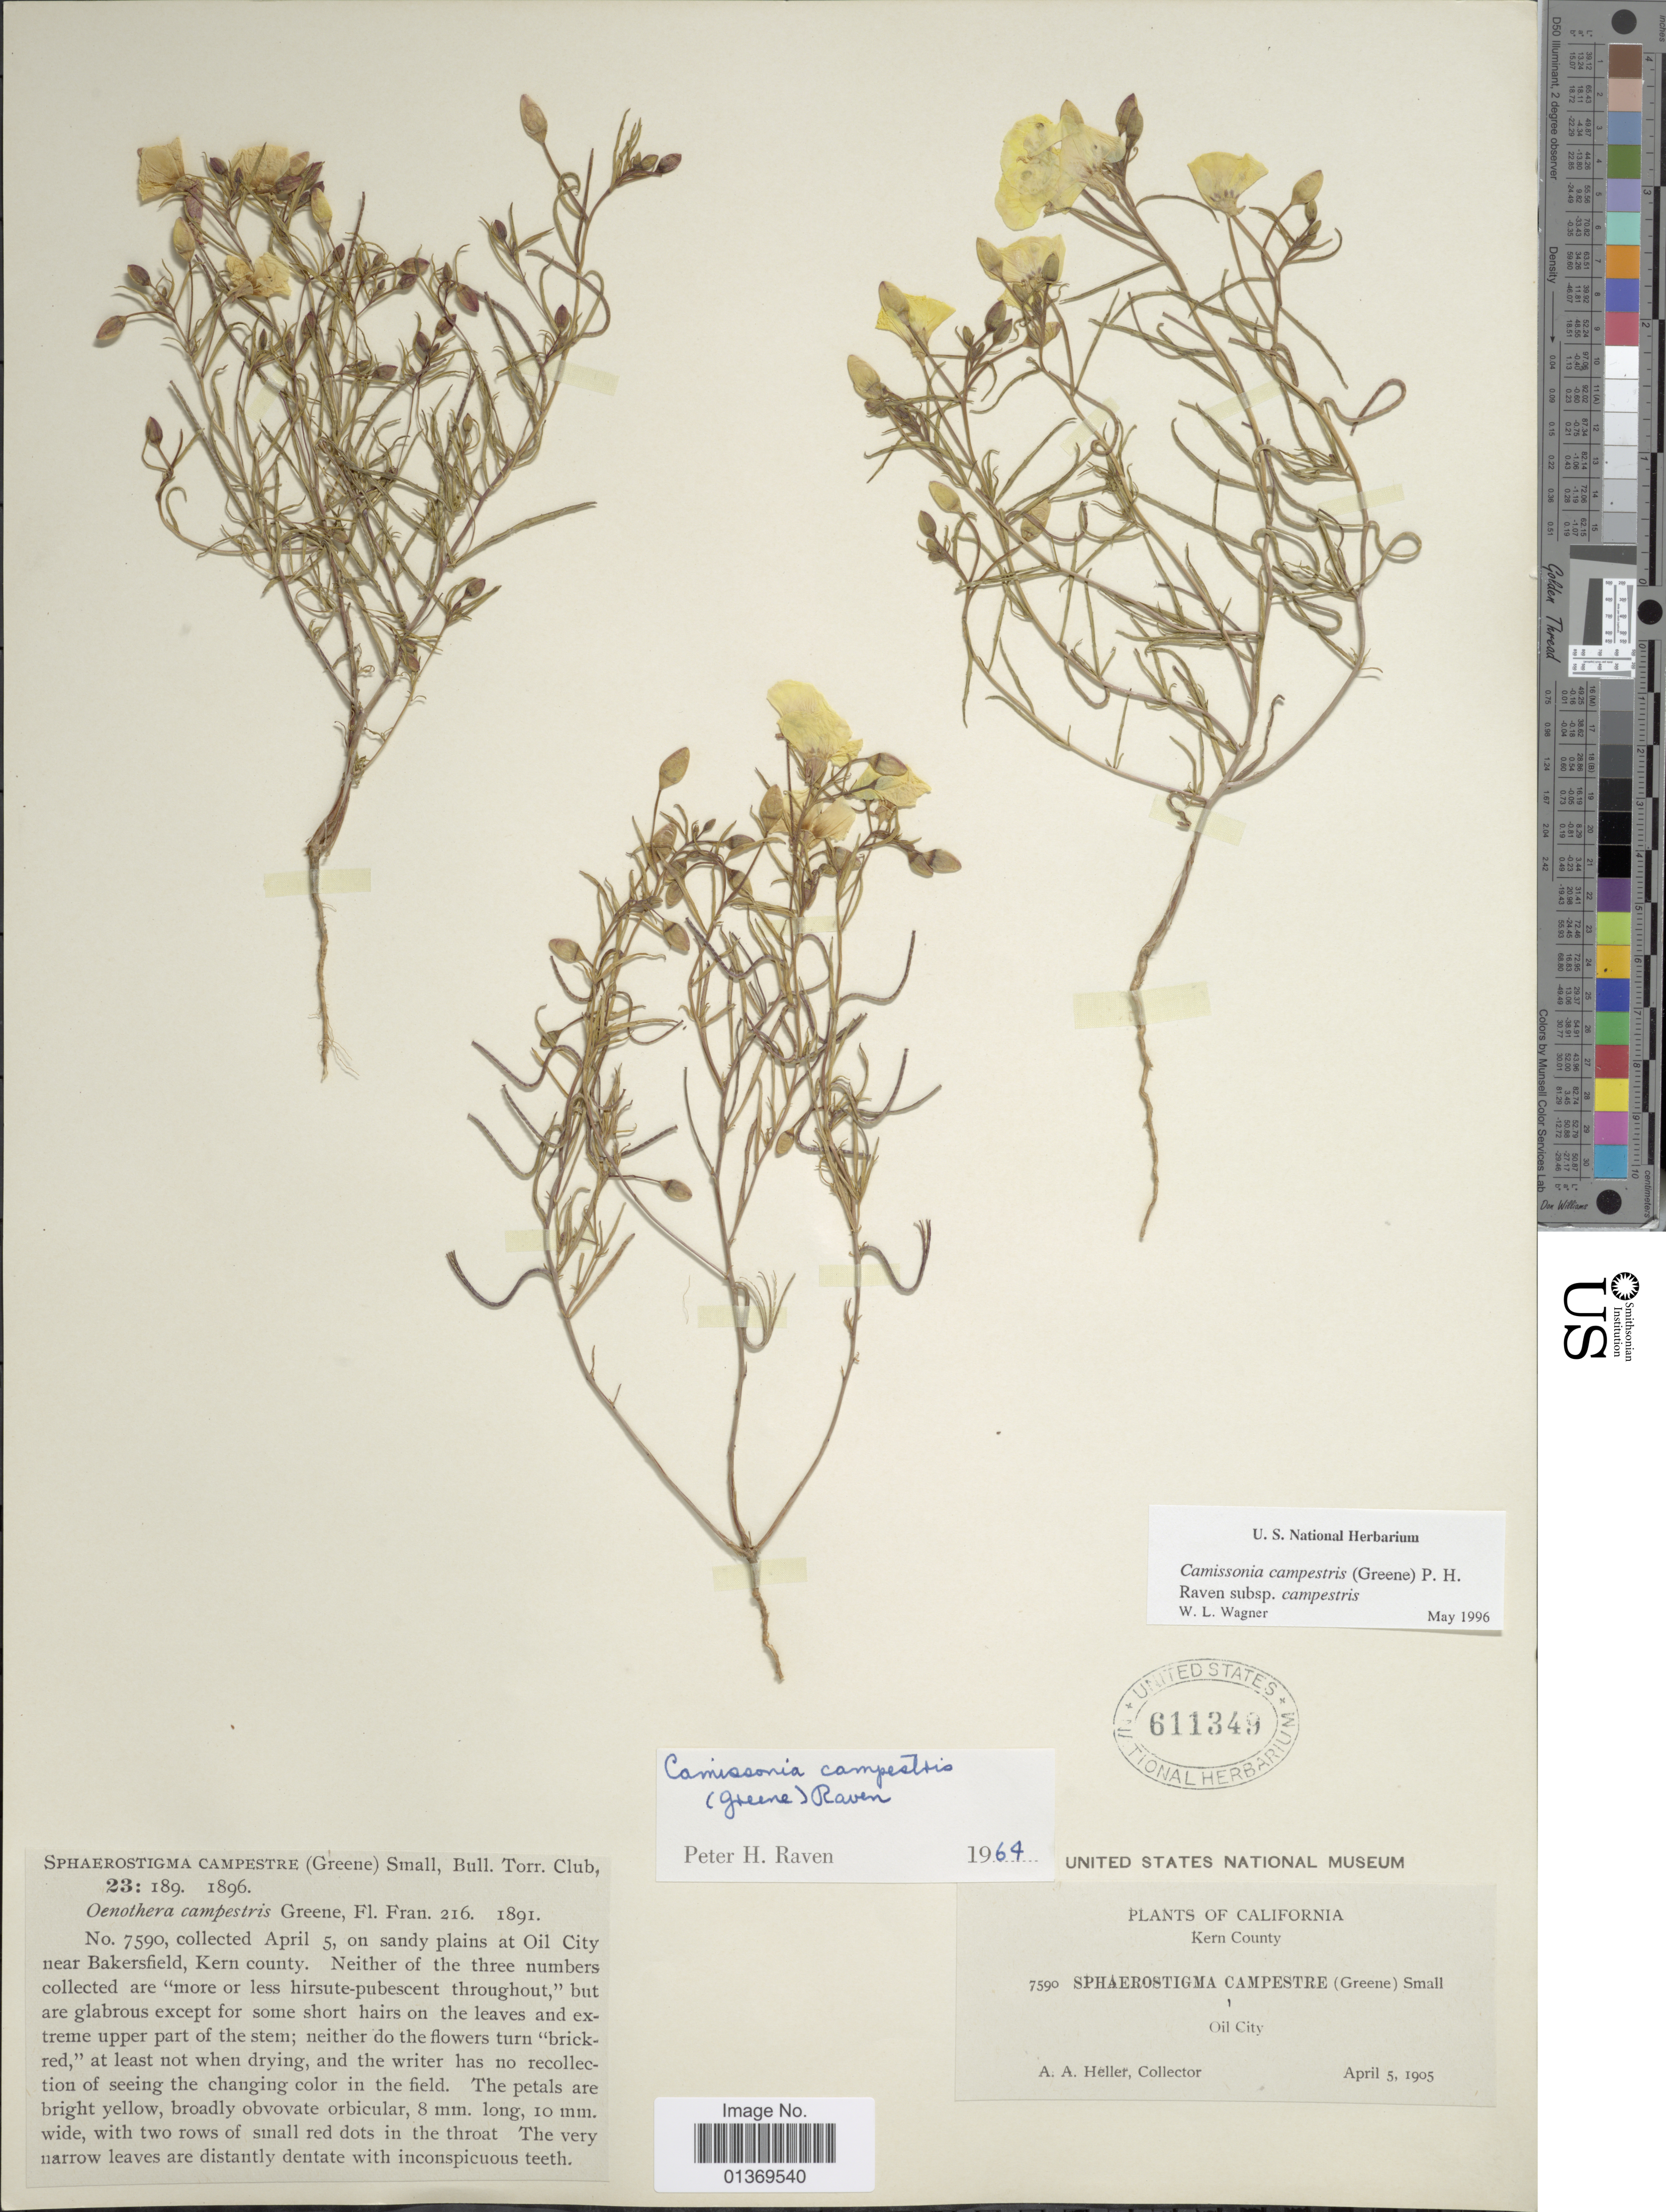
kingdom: Plantae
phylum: Tracheophyta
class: Magnoliopsida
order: Myrtales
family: Onagraceae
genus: Camissonia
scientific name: Camissonia campestris subsp. campestris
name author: (Greene) P.H. Raven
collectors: A. A. Heller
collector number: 7590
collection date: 1905-04-05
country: United States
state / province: California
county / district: Kern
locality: Kern County, Oil City, near Bakersfield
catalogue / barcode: US 611349